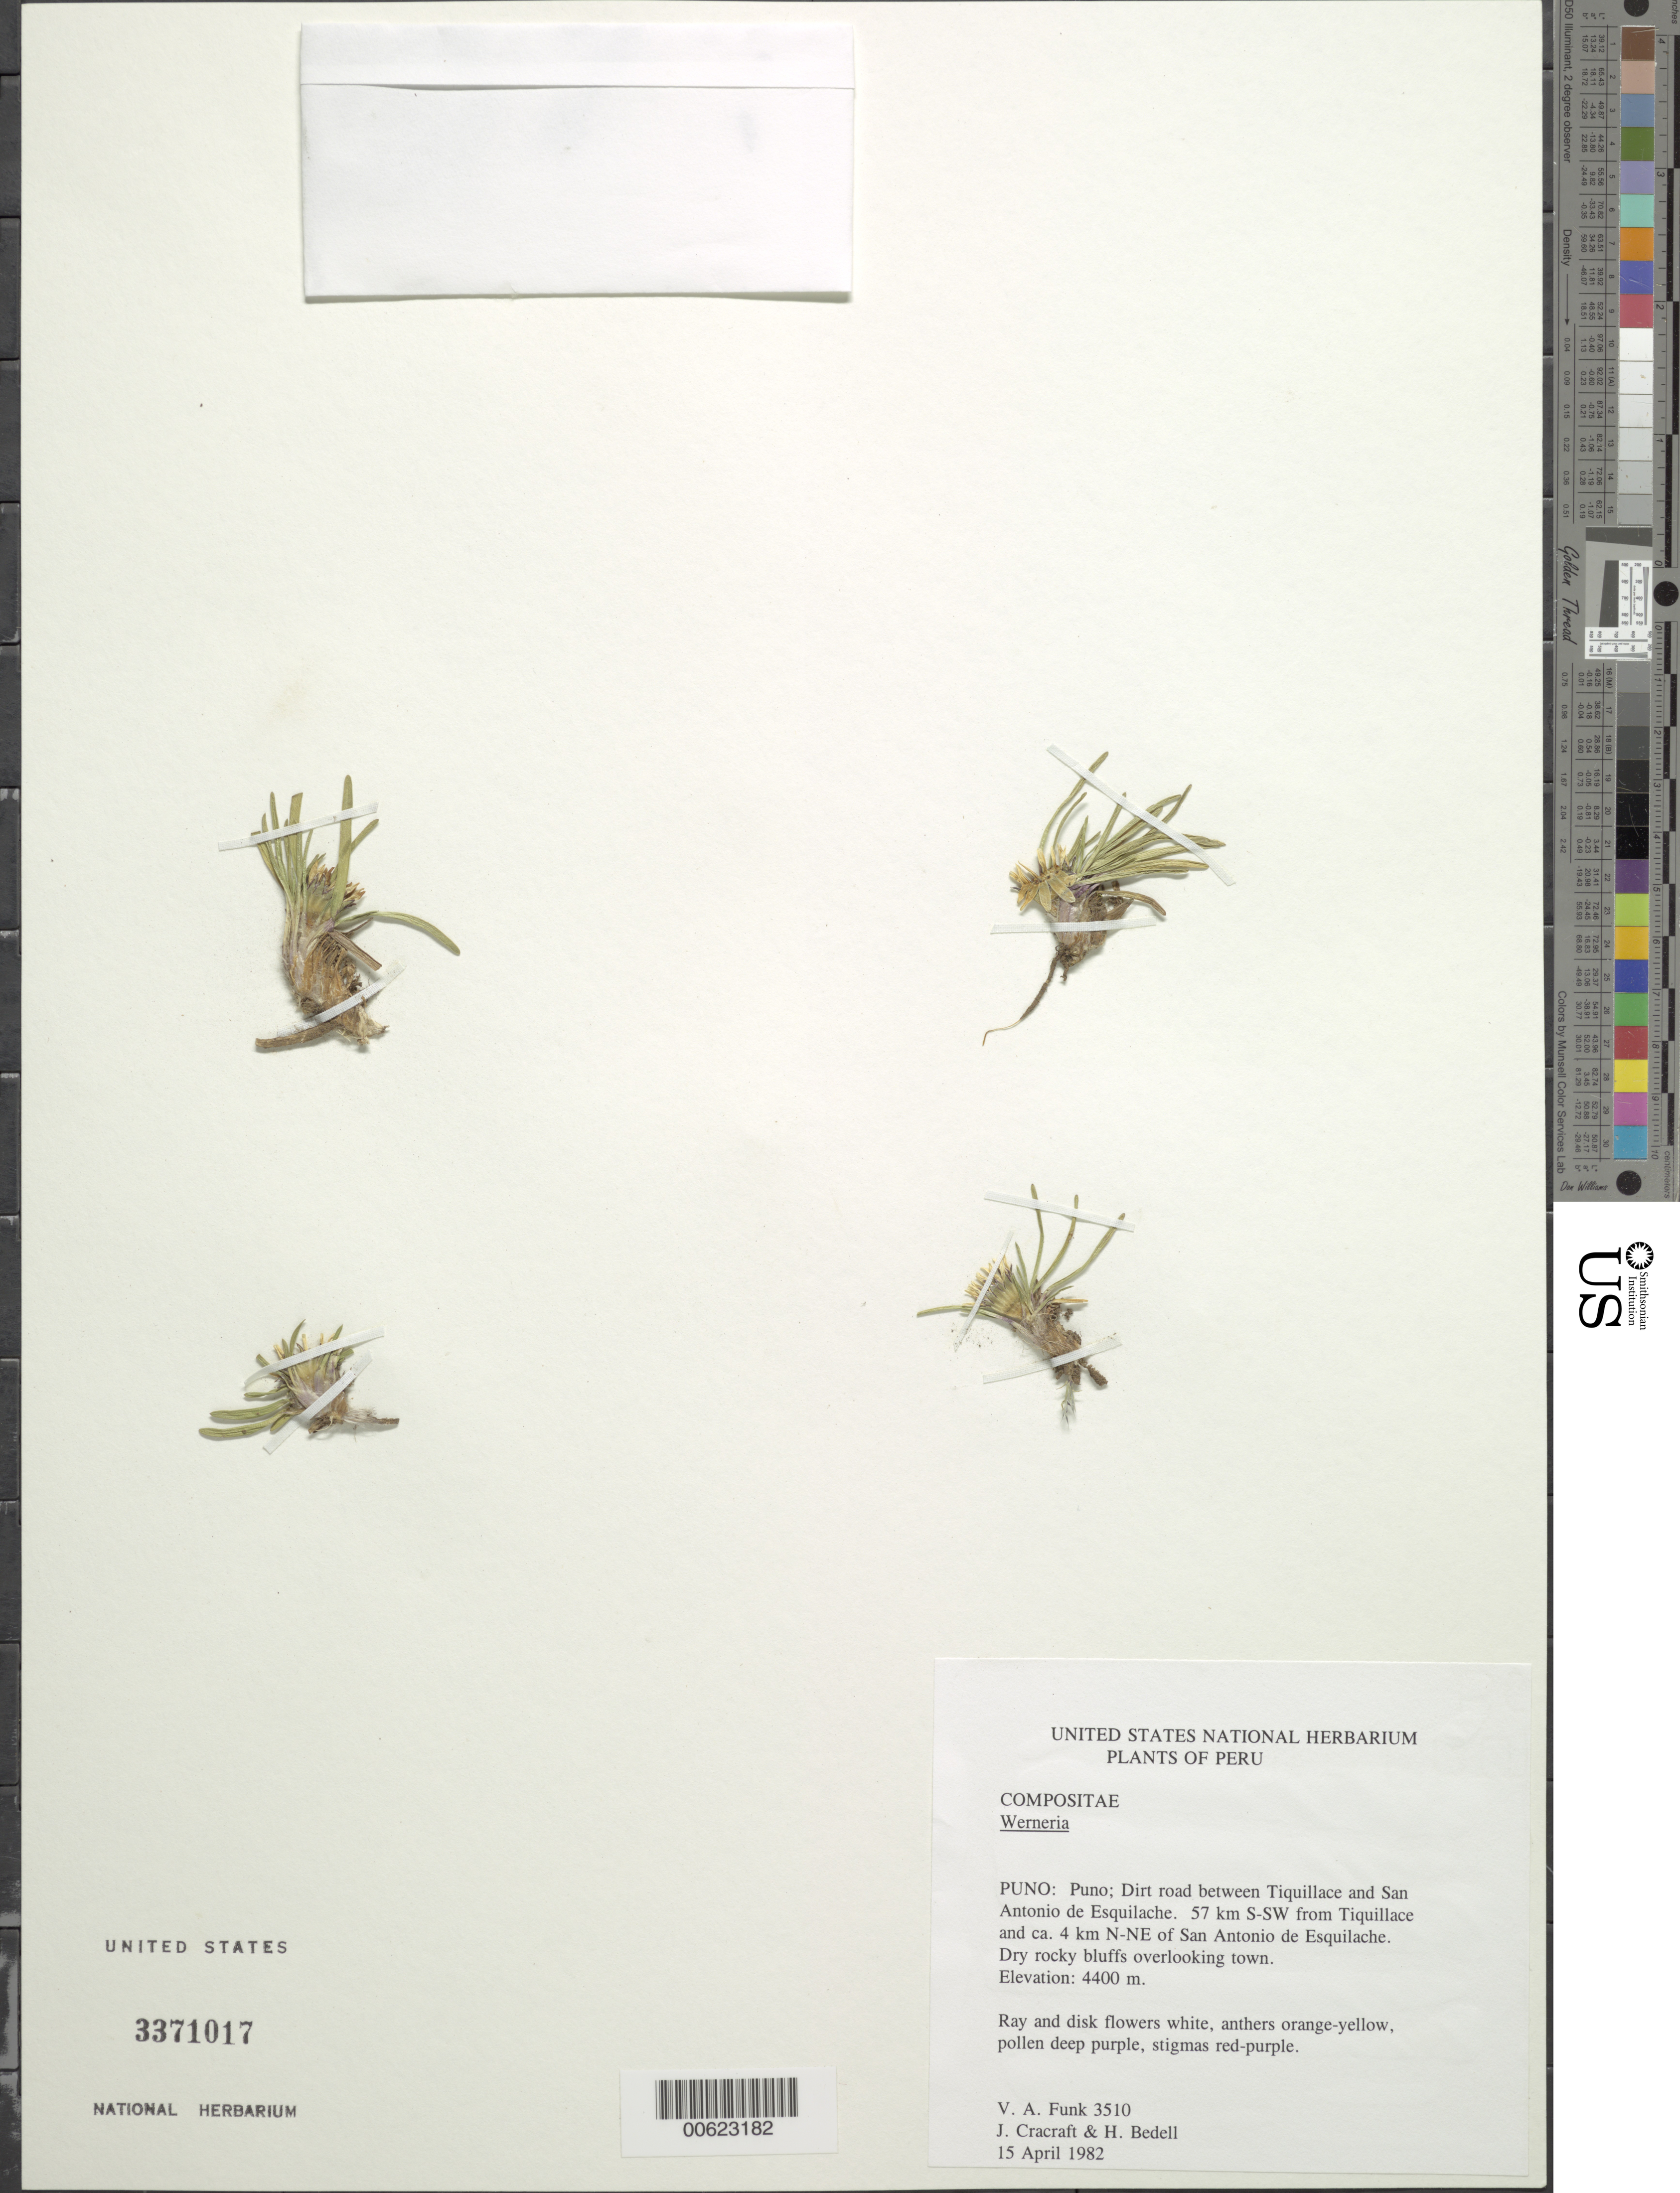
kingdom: Plantae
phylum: Tracheophyta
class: Magnoliopsida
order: Asterales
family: Asteraceae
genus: Werneria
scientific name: Werneria pygmaea complex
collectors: V. Funk & J. L. Cracraft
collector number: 3510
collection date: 1982-04-15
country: Peru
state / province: Puno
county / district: Puno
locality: Tiquillace to San Antonio de Esquilache, 57 km S-SW from Tiquillace and ca. 4 km N-NE of San Antonio de Esquilache. Dry rocky bluffs overlooking town.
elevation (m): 4400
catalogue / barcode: US 3371017